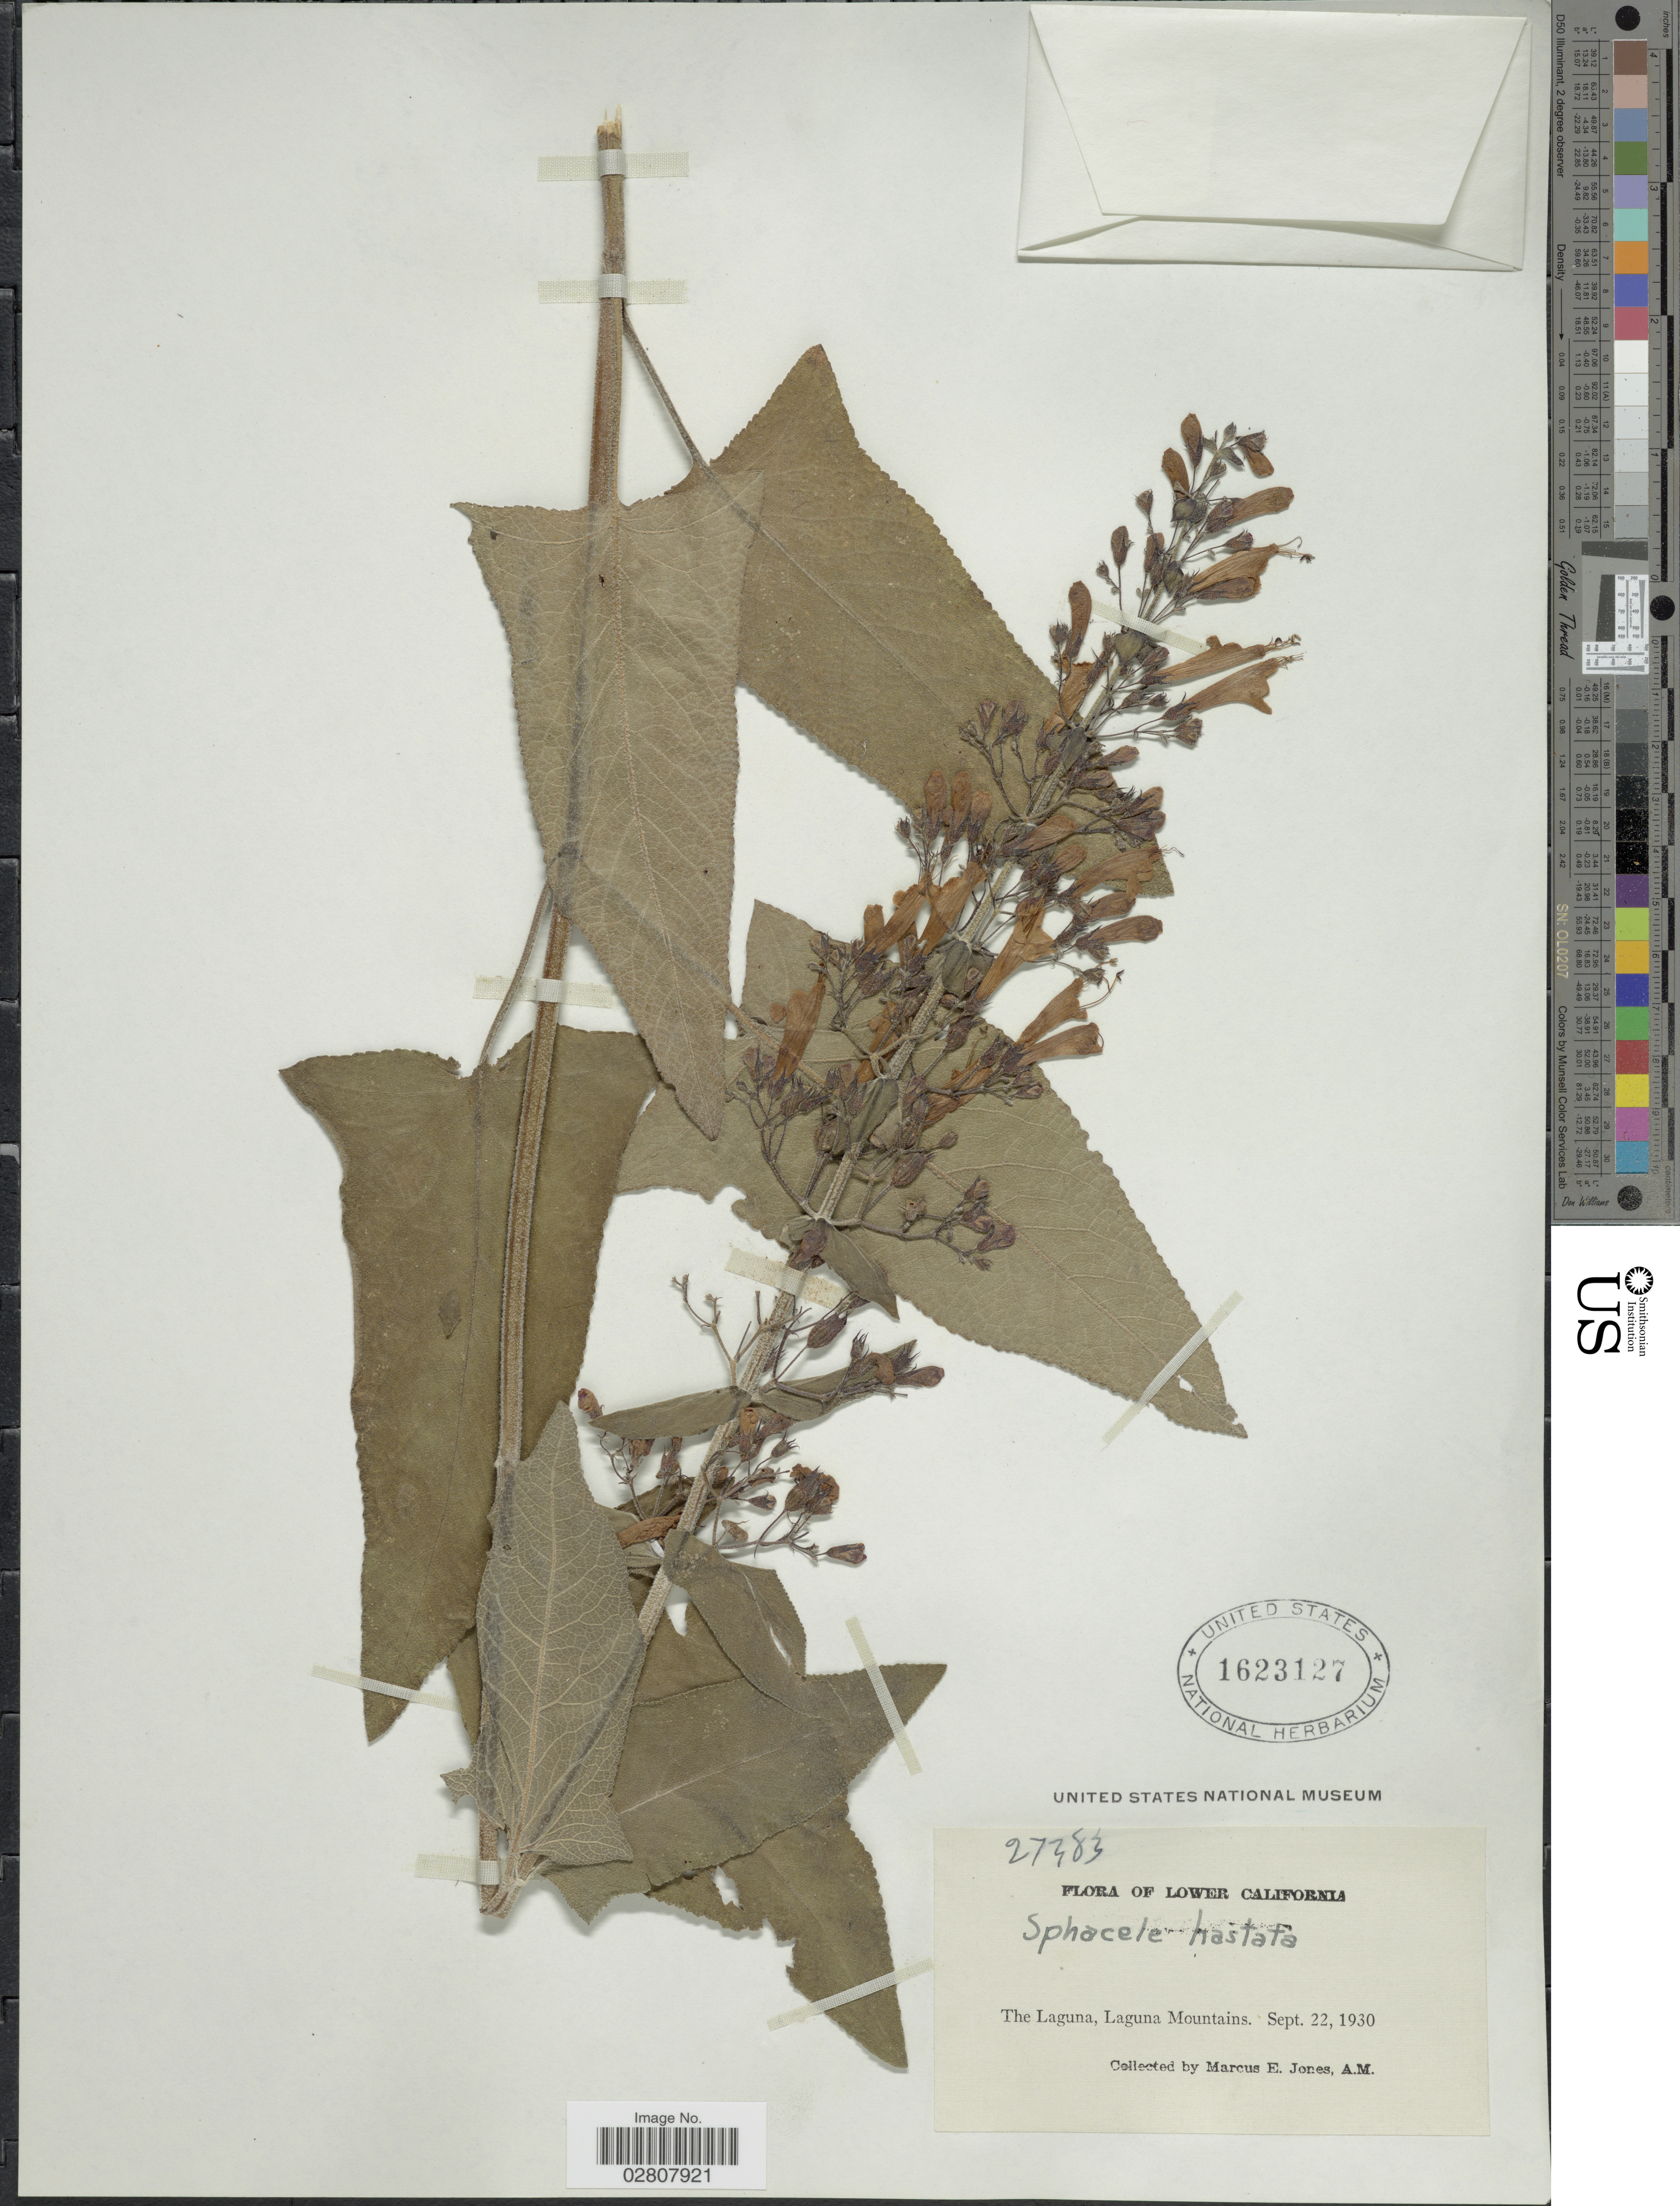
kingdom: Plantae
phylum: Tracheophyta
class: Magnoliopsida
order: Lamiales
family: Lamiaceae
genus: Lepechinia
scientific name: Lepechinia hastata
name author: (A. Gray) Epling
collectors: M. E. Jones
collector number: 27383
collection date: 1930-09-22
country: Mexico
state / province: Baja California Norte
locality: The Laguna, Laguna Mountains.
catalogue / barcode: US 1623127